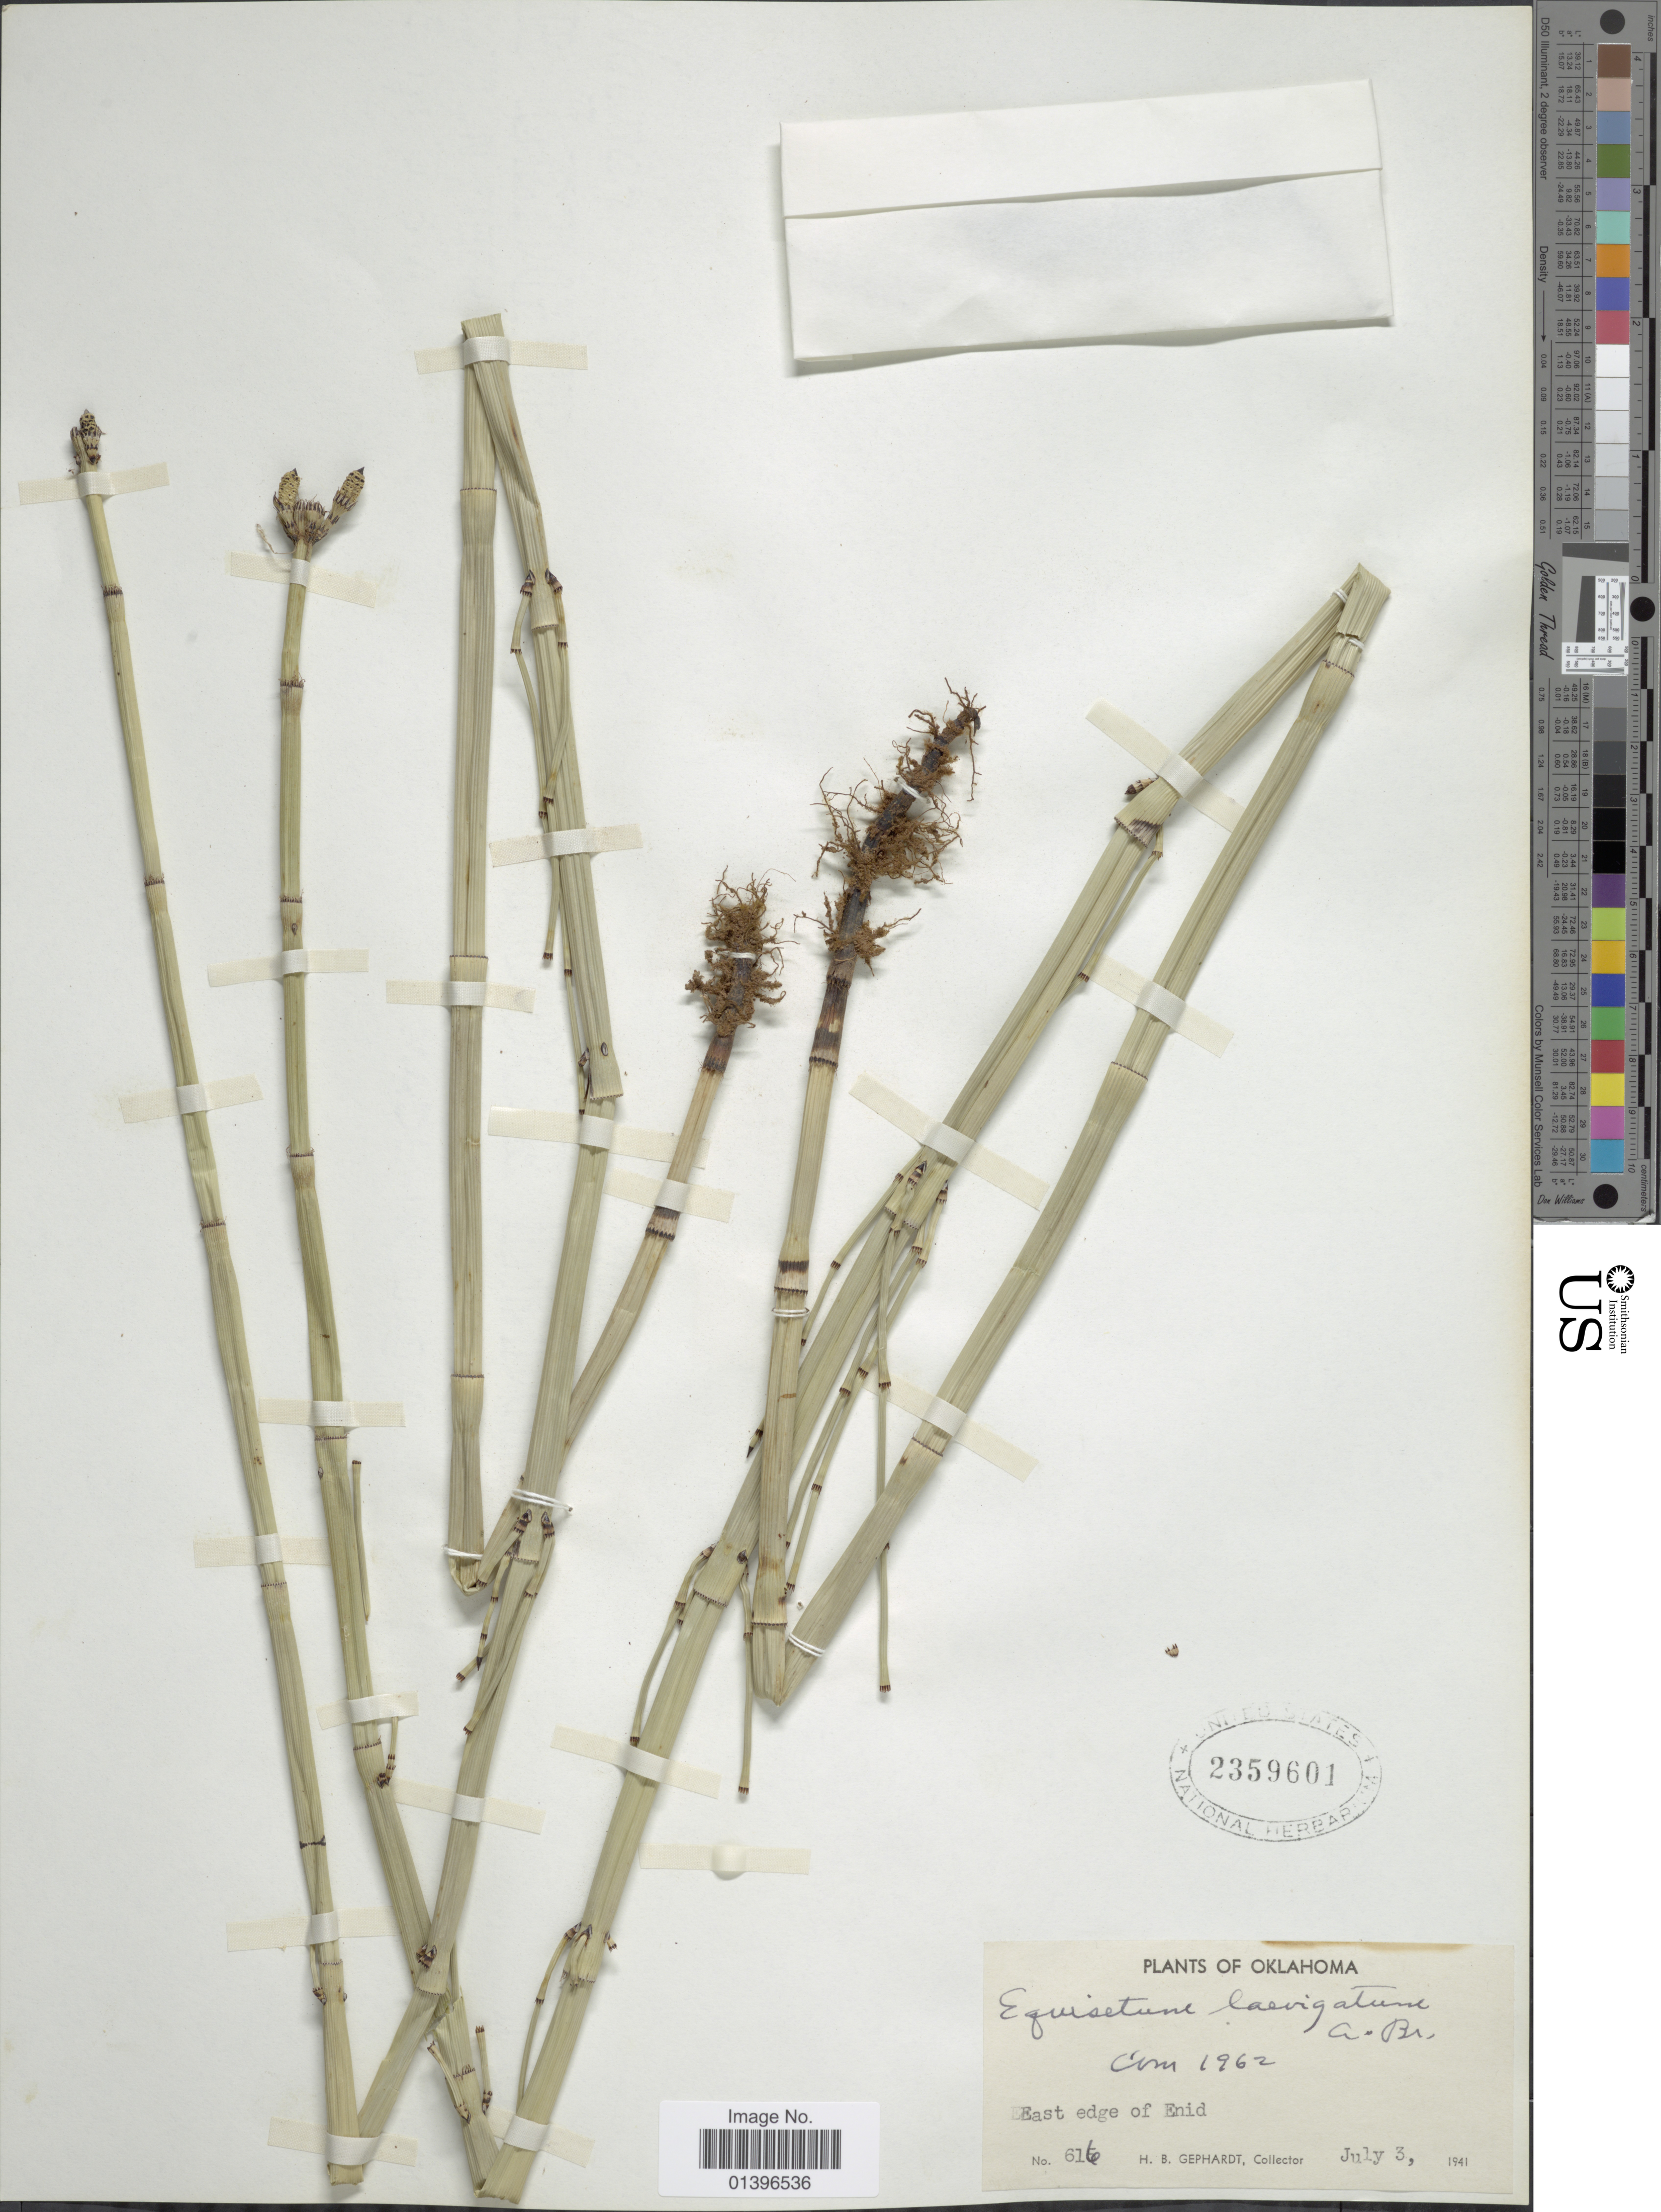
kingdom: Plantae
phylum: Tracheophyta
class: Polypodiopsida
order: Equisetales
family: Equisetaceae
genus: Equisetum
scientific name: Equisetum laevigatum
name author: A. Braun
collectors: H. Gephardt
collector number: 616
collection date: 1941-07-03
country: United States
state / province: Oklahoma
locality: East edge of Enid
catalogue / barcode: US 2359601